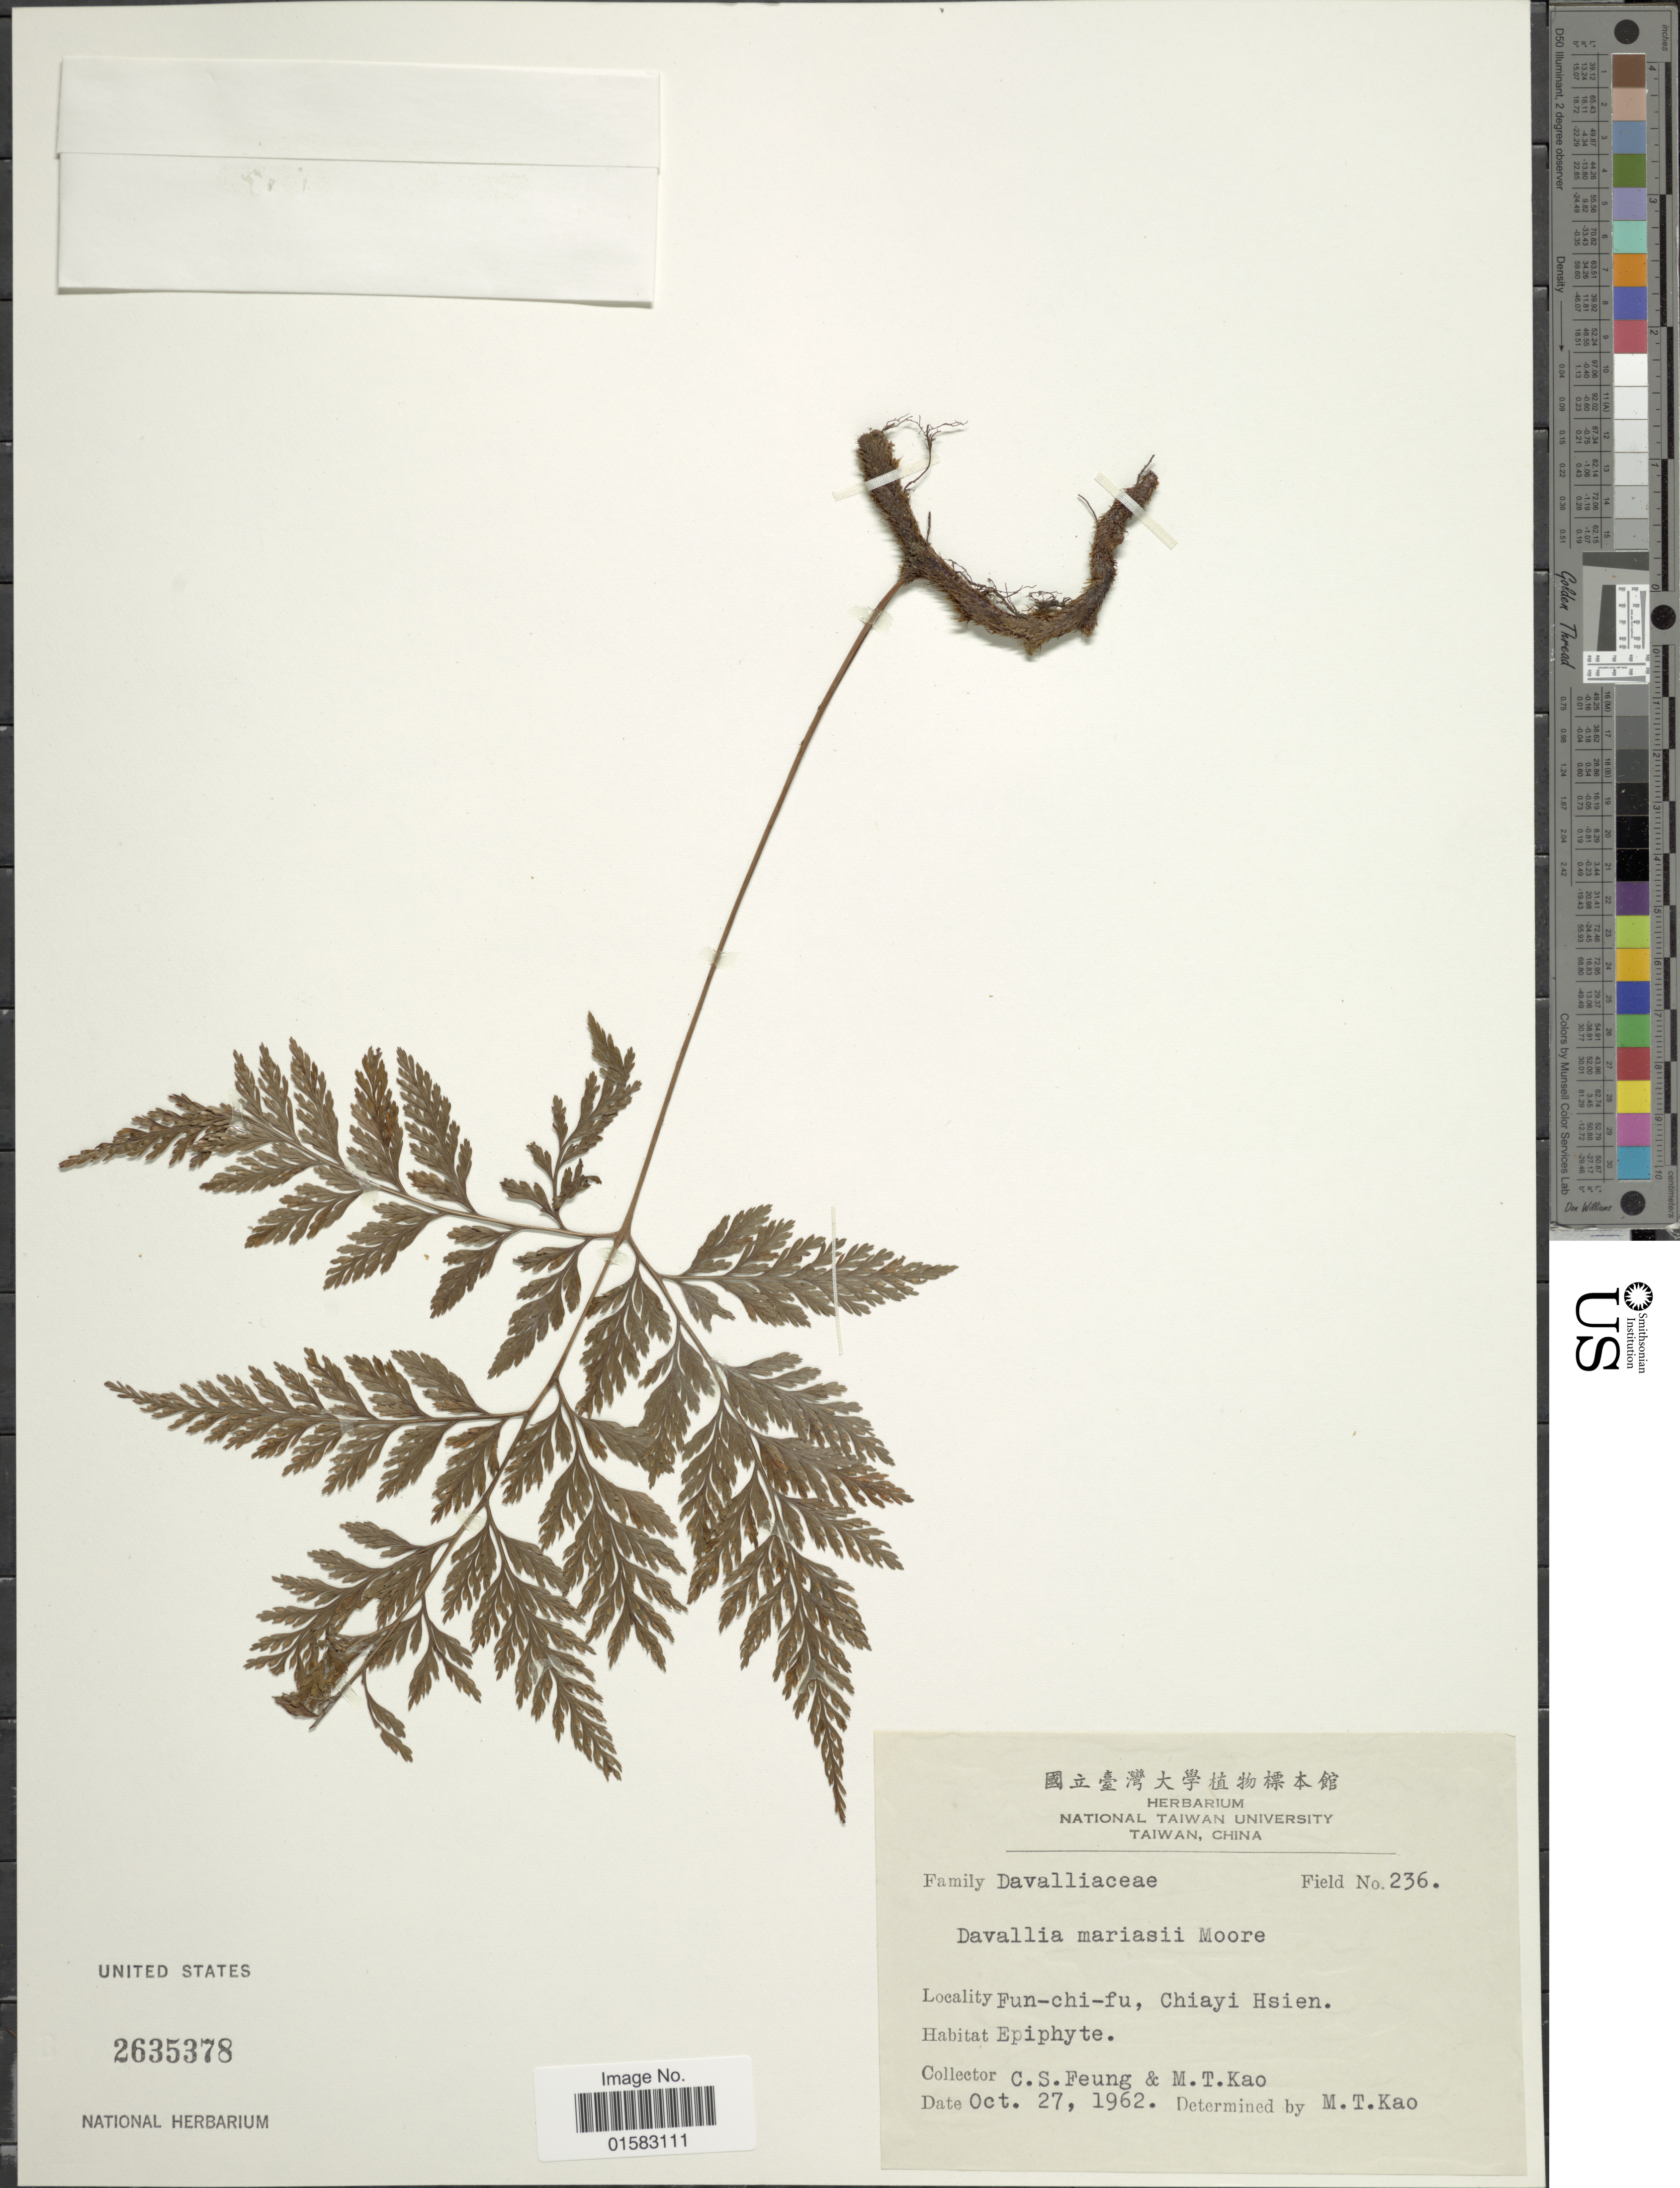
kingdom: Plantae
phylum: Tracheophyta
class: Polypodiopsida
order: Polypodiales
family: Davalliaceae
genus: Davallia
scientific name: Davallia trichomanoides var. trichomanoides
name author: Blume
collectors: C. Feung & M. T. Kao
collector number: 236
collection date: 1962-10-27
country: Taiwan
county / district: Chiayi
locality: Fun-chi-fu, Chiayi Hsien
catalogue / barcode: US 2635378